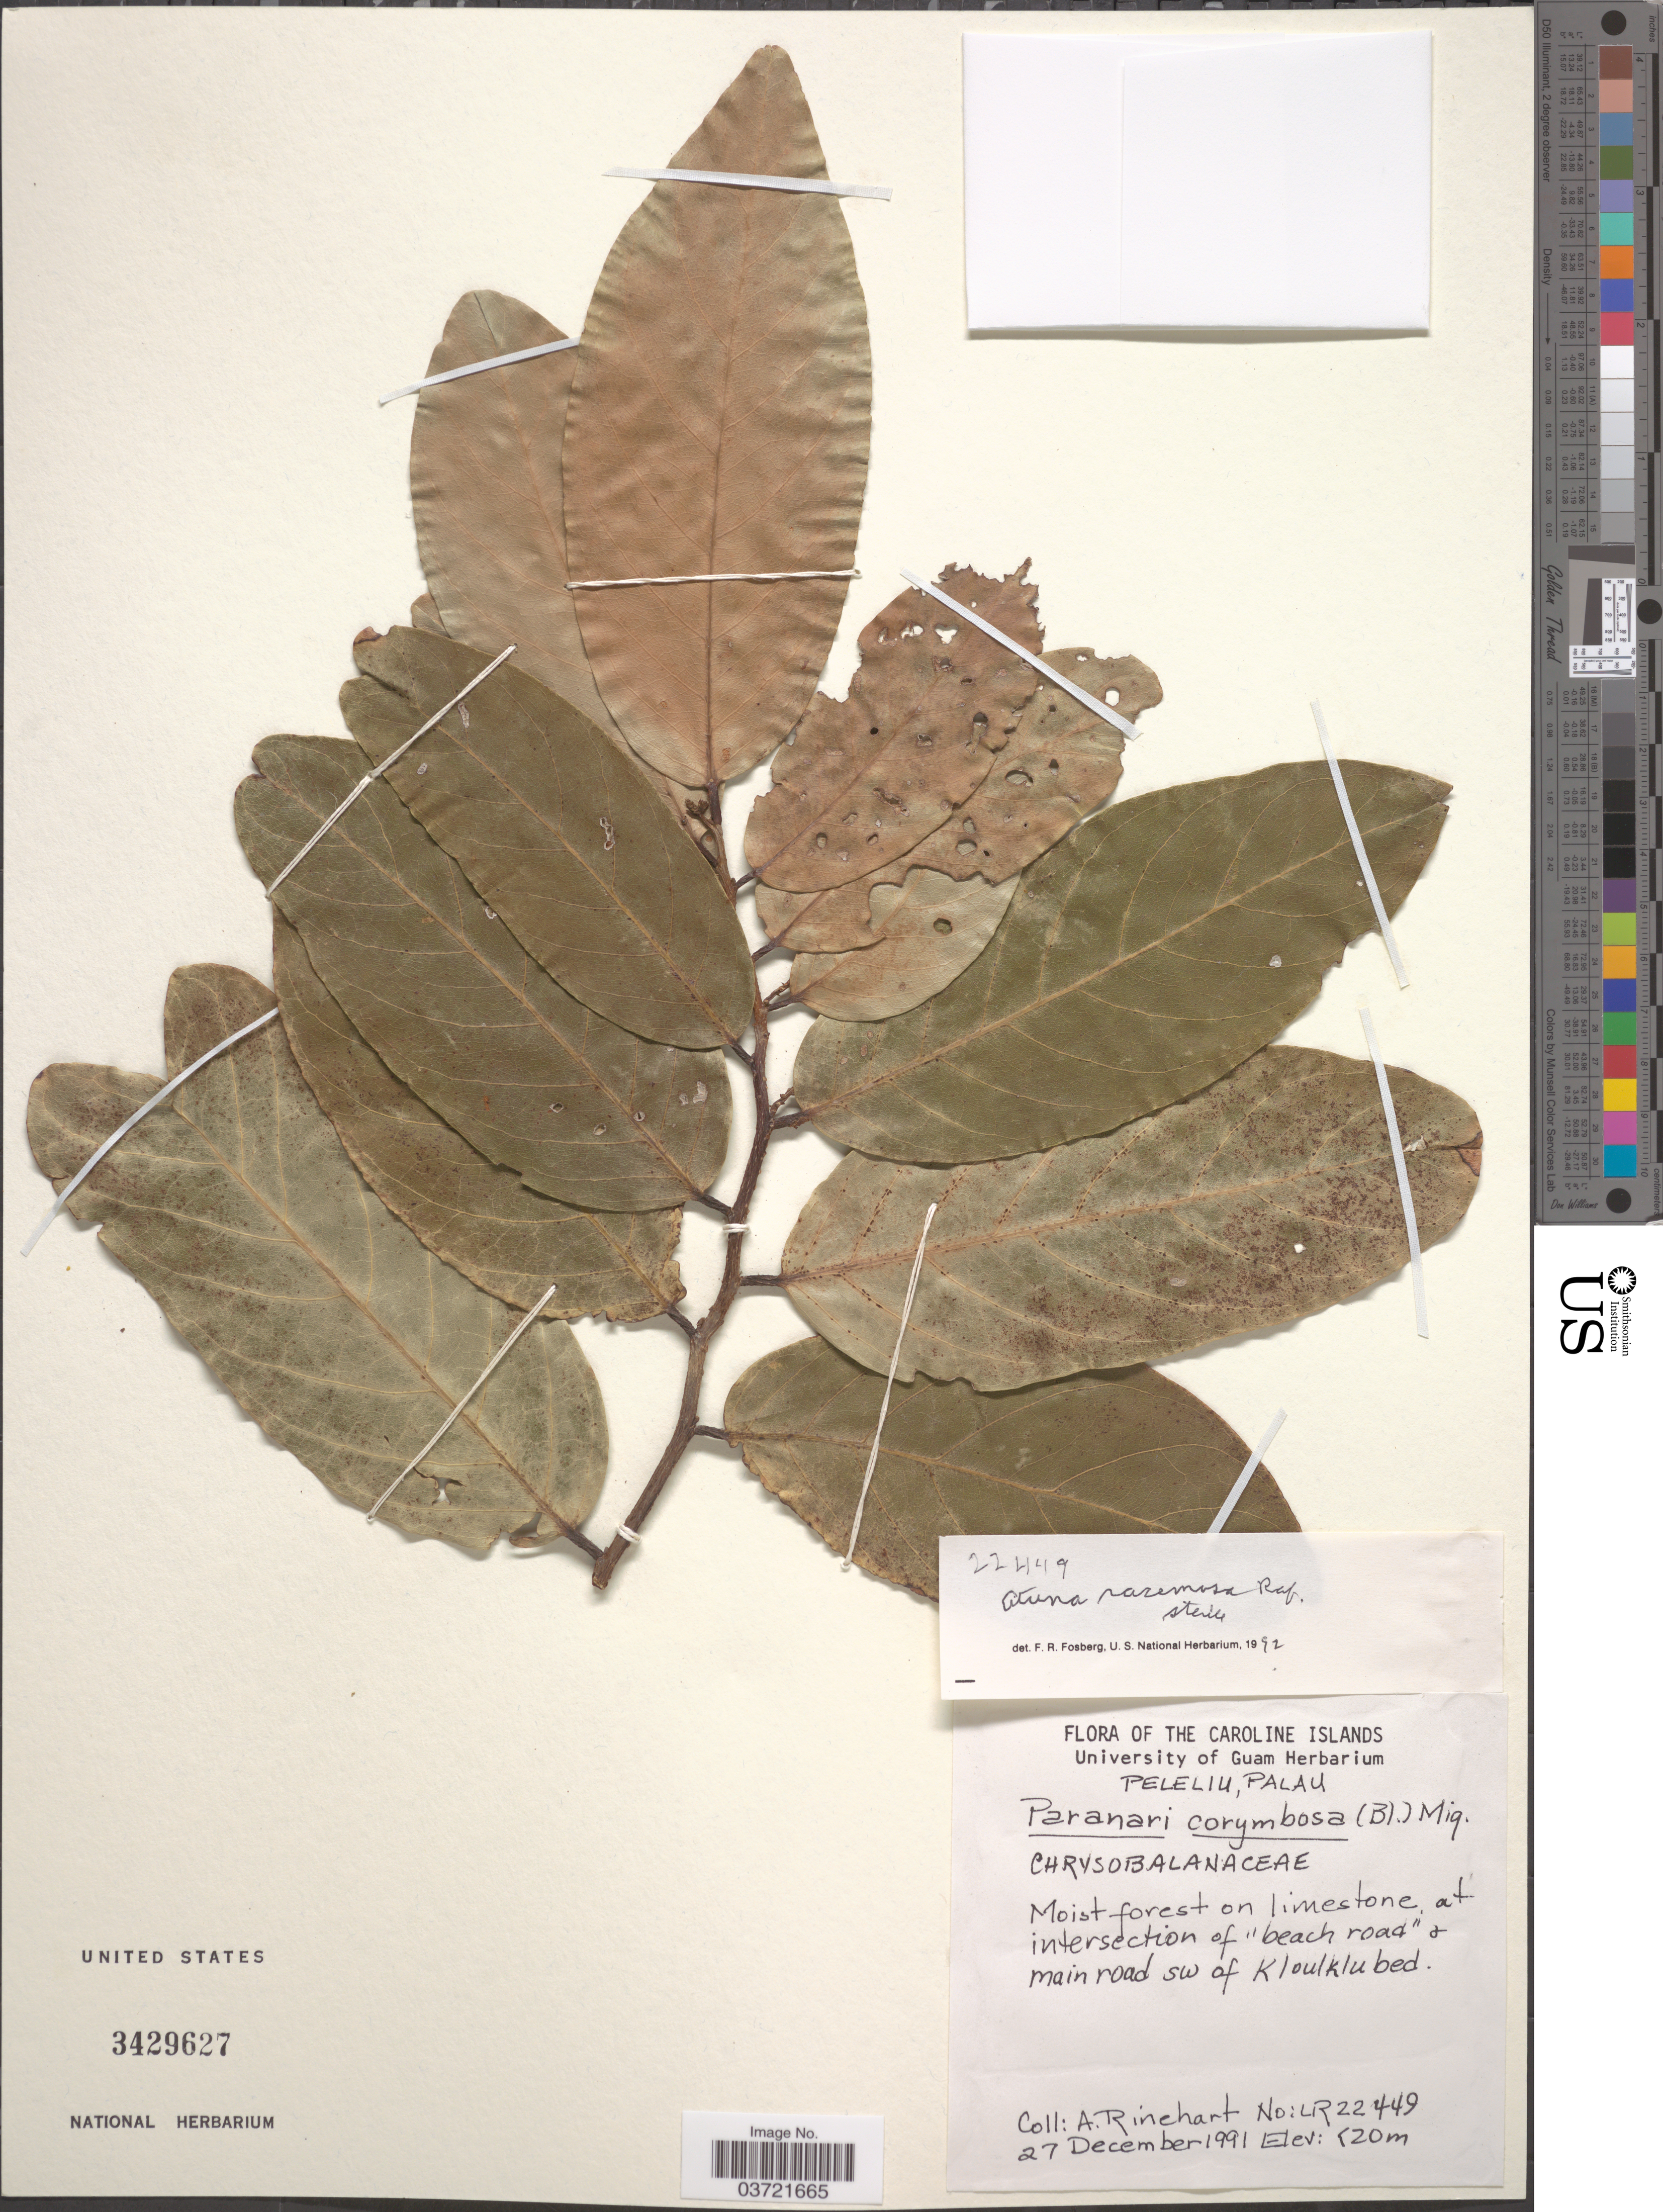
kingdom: Plantae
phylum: Tracheophyta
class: Magnoliopsida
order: Malpighiales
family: Chrysobalanaceae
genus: Parinari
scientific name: Parinari corymbosa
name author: (Blume) Miq.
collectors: A. Rinehart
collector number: LR22449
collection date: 1991-12-27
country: Palau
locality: Peleliu [unsure placement]. The Caroline Islands. Main road sw of Kloulklubed.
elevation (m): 20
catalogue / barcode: US 3429627